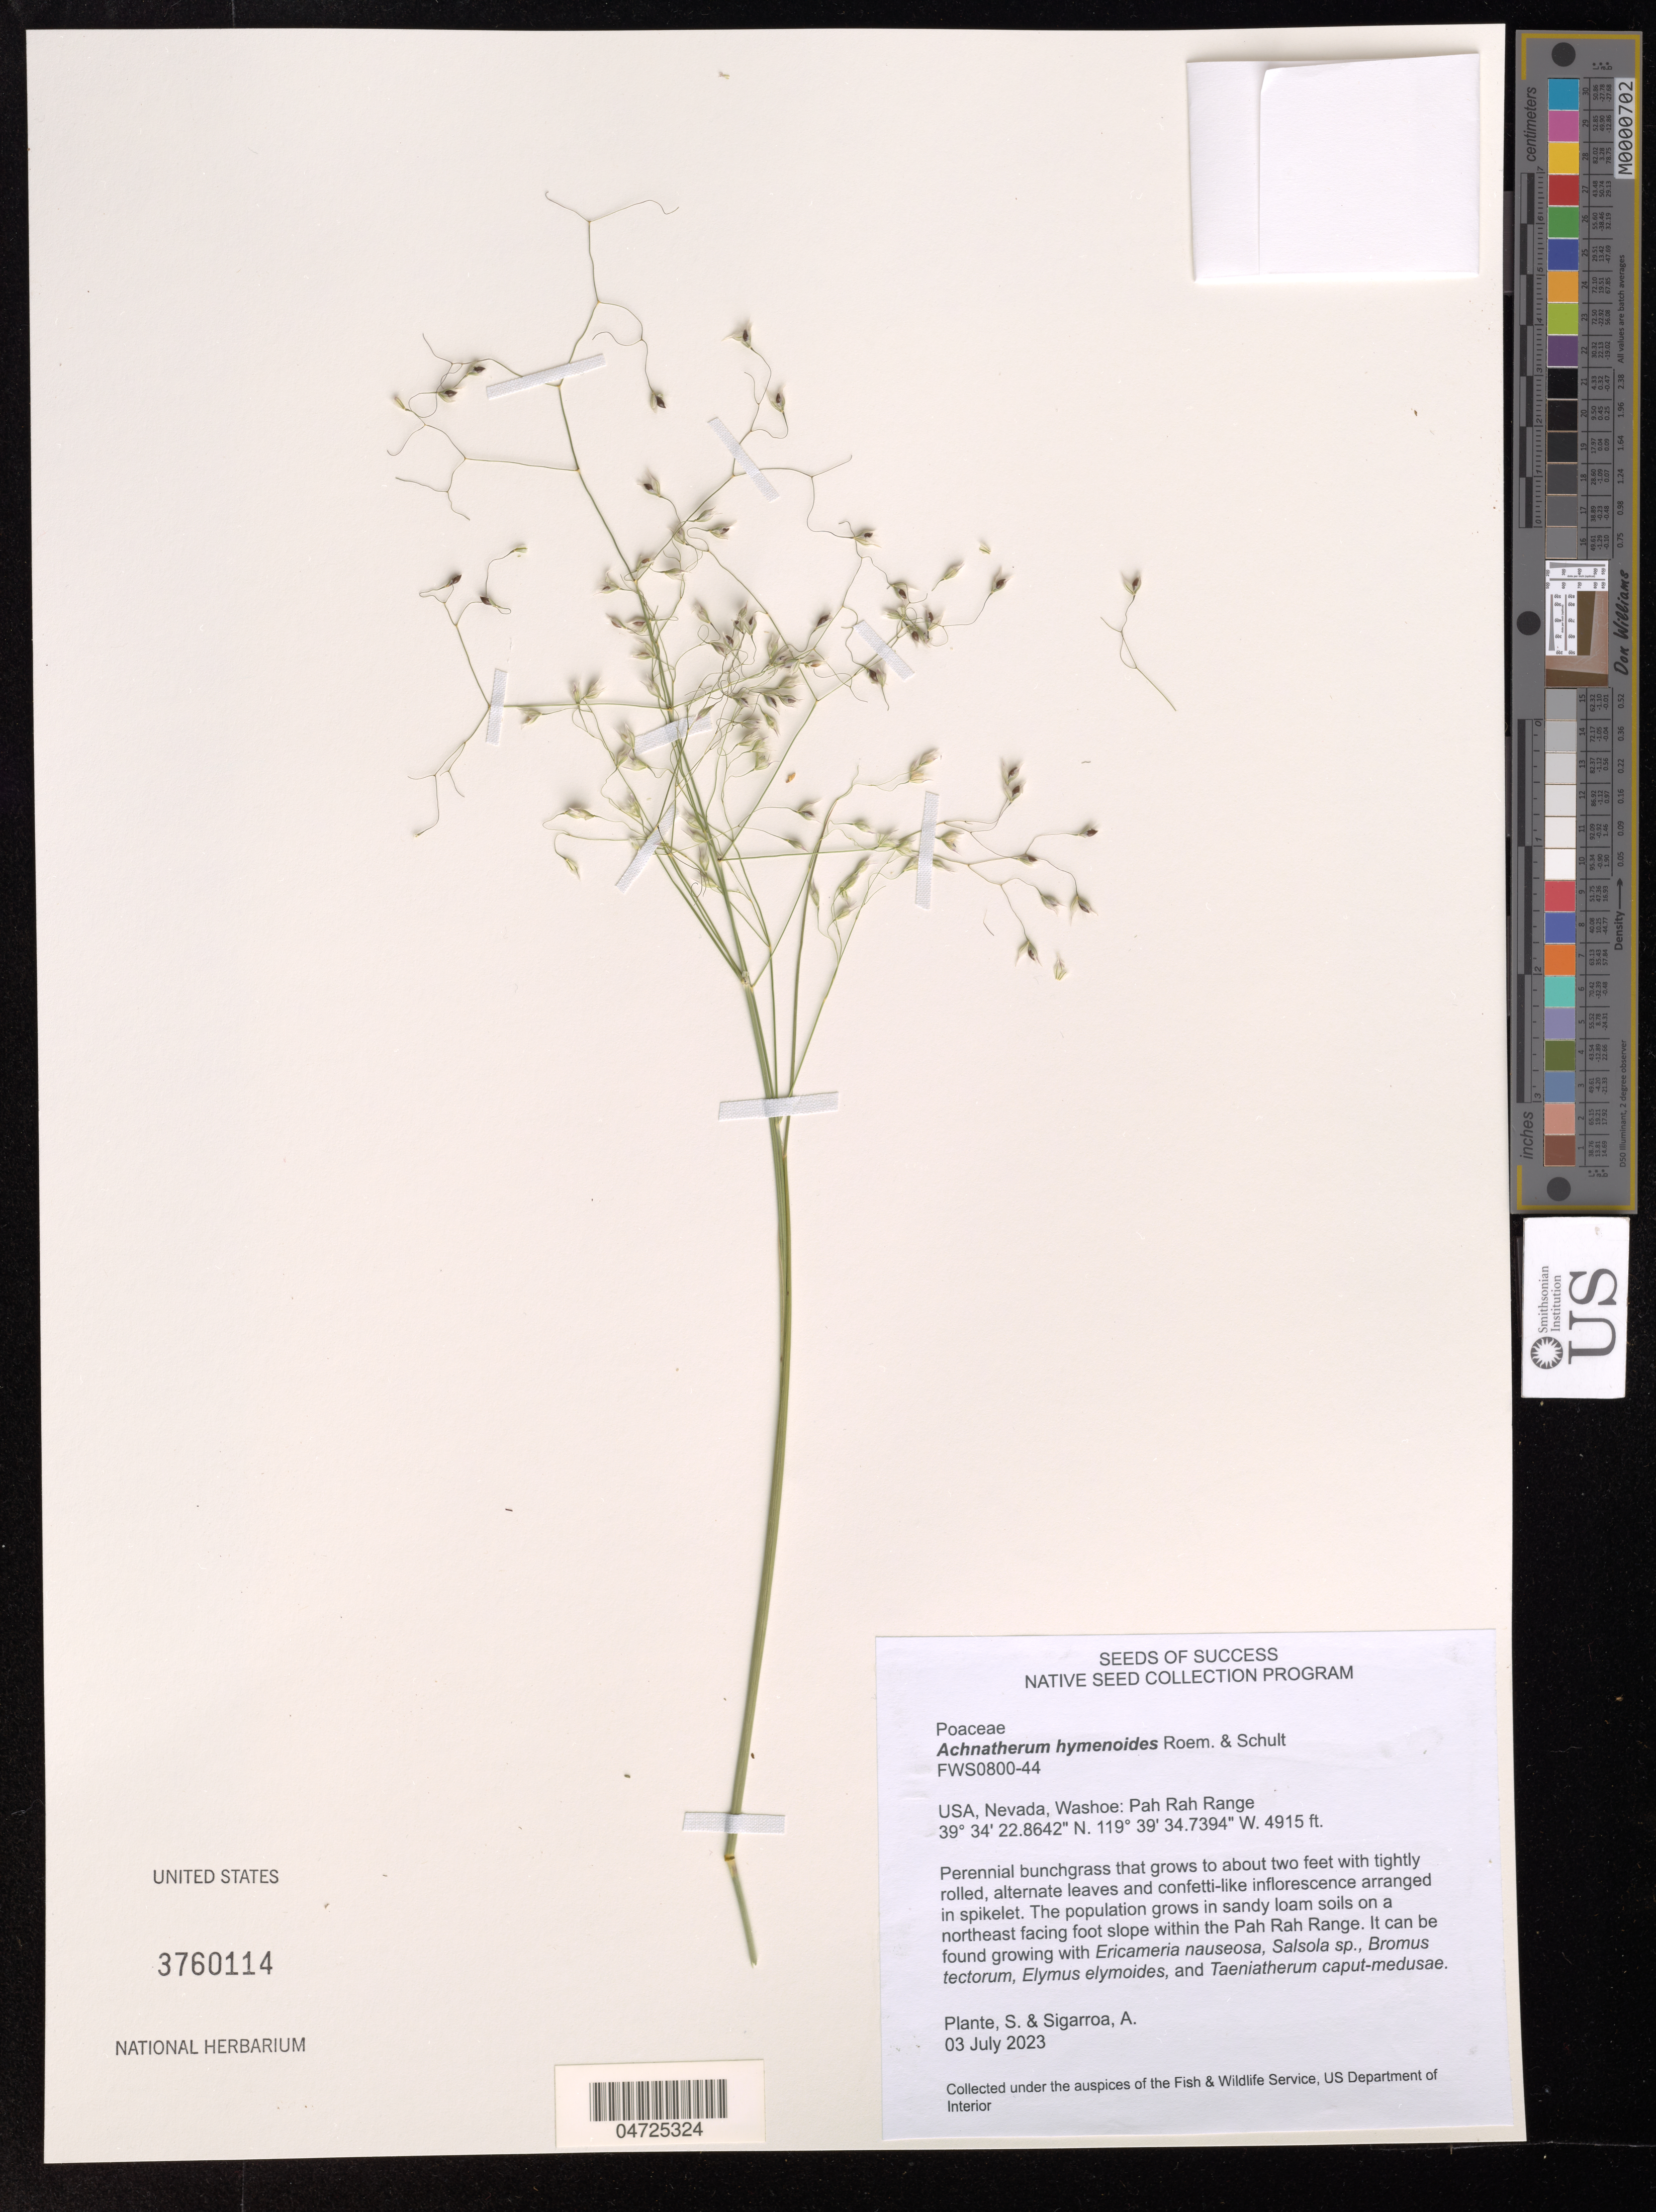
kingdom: Plantae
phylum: Tracheophyta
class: Liliopsida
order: Poales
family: Poaceae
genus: Achnatherum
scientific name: Achnatherum hymenoides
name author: (Roem. & Schult.) Barkworth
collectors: S. Plante & A. Sigarroa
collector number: FWS0800-44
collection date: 2023-07-03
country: United States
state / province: Nevada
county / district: Washoe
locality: Washoe: Pah Pah Range.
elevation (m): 1498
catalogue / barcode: US 3760114